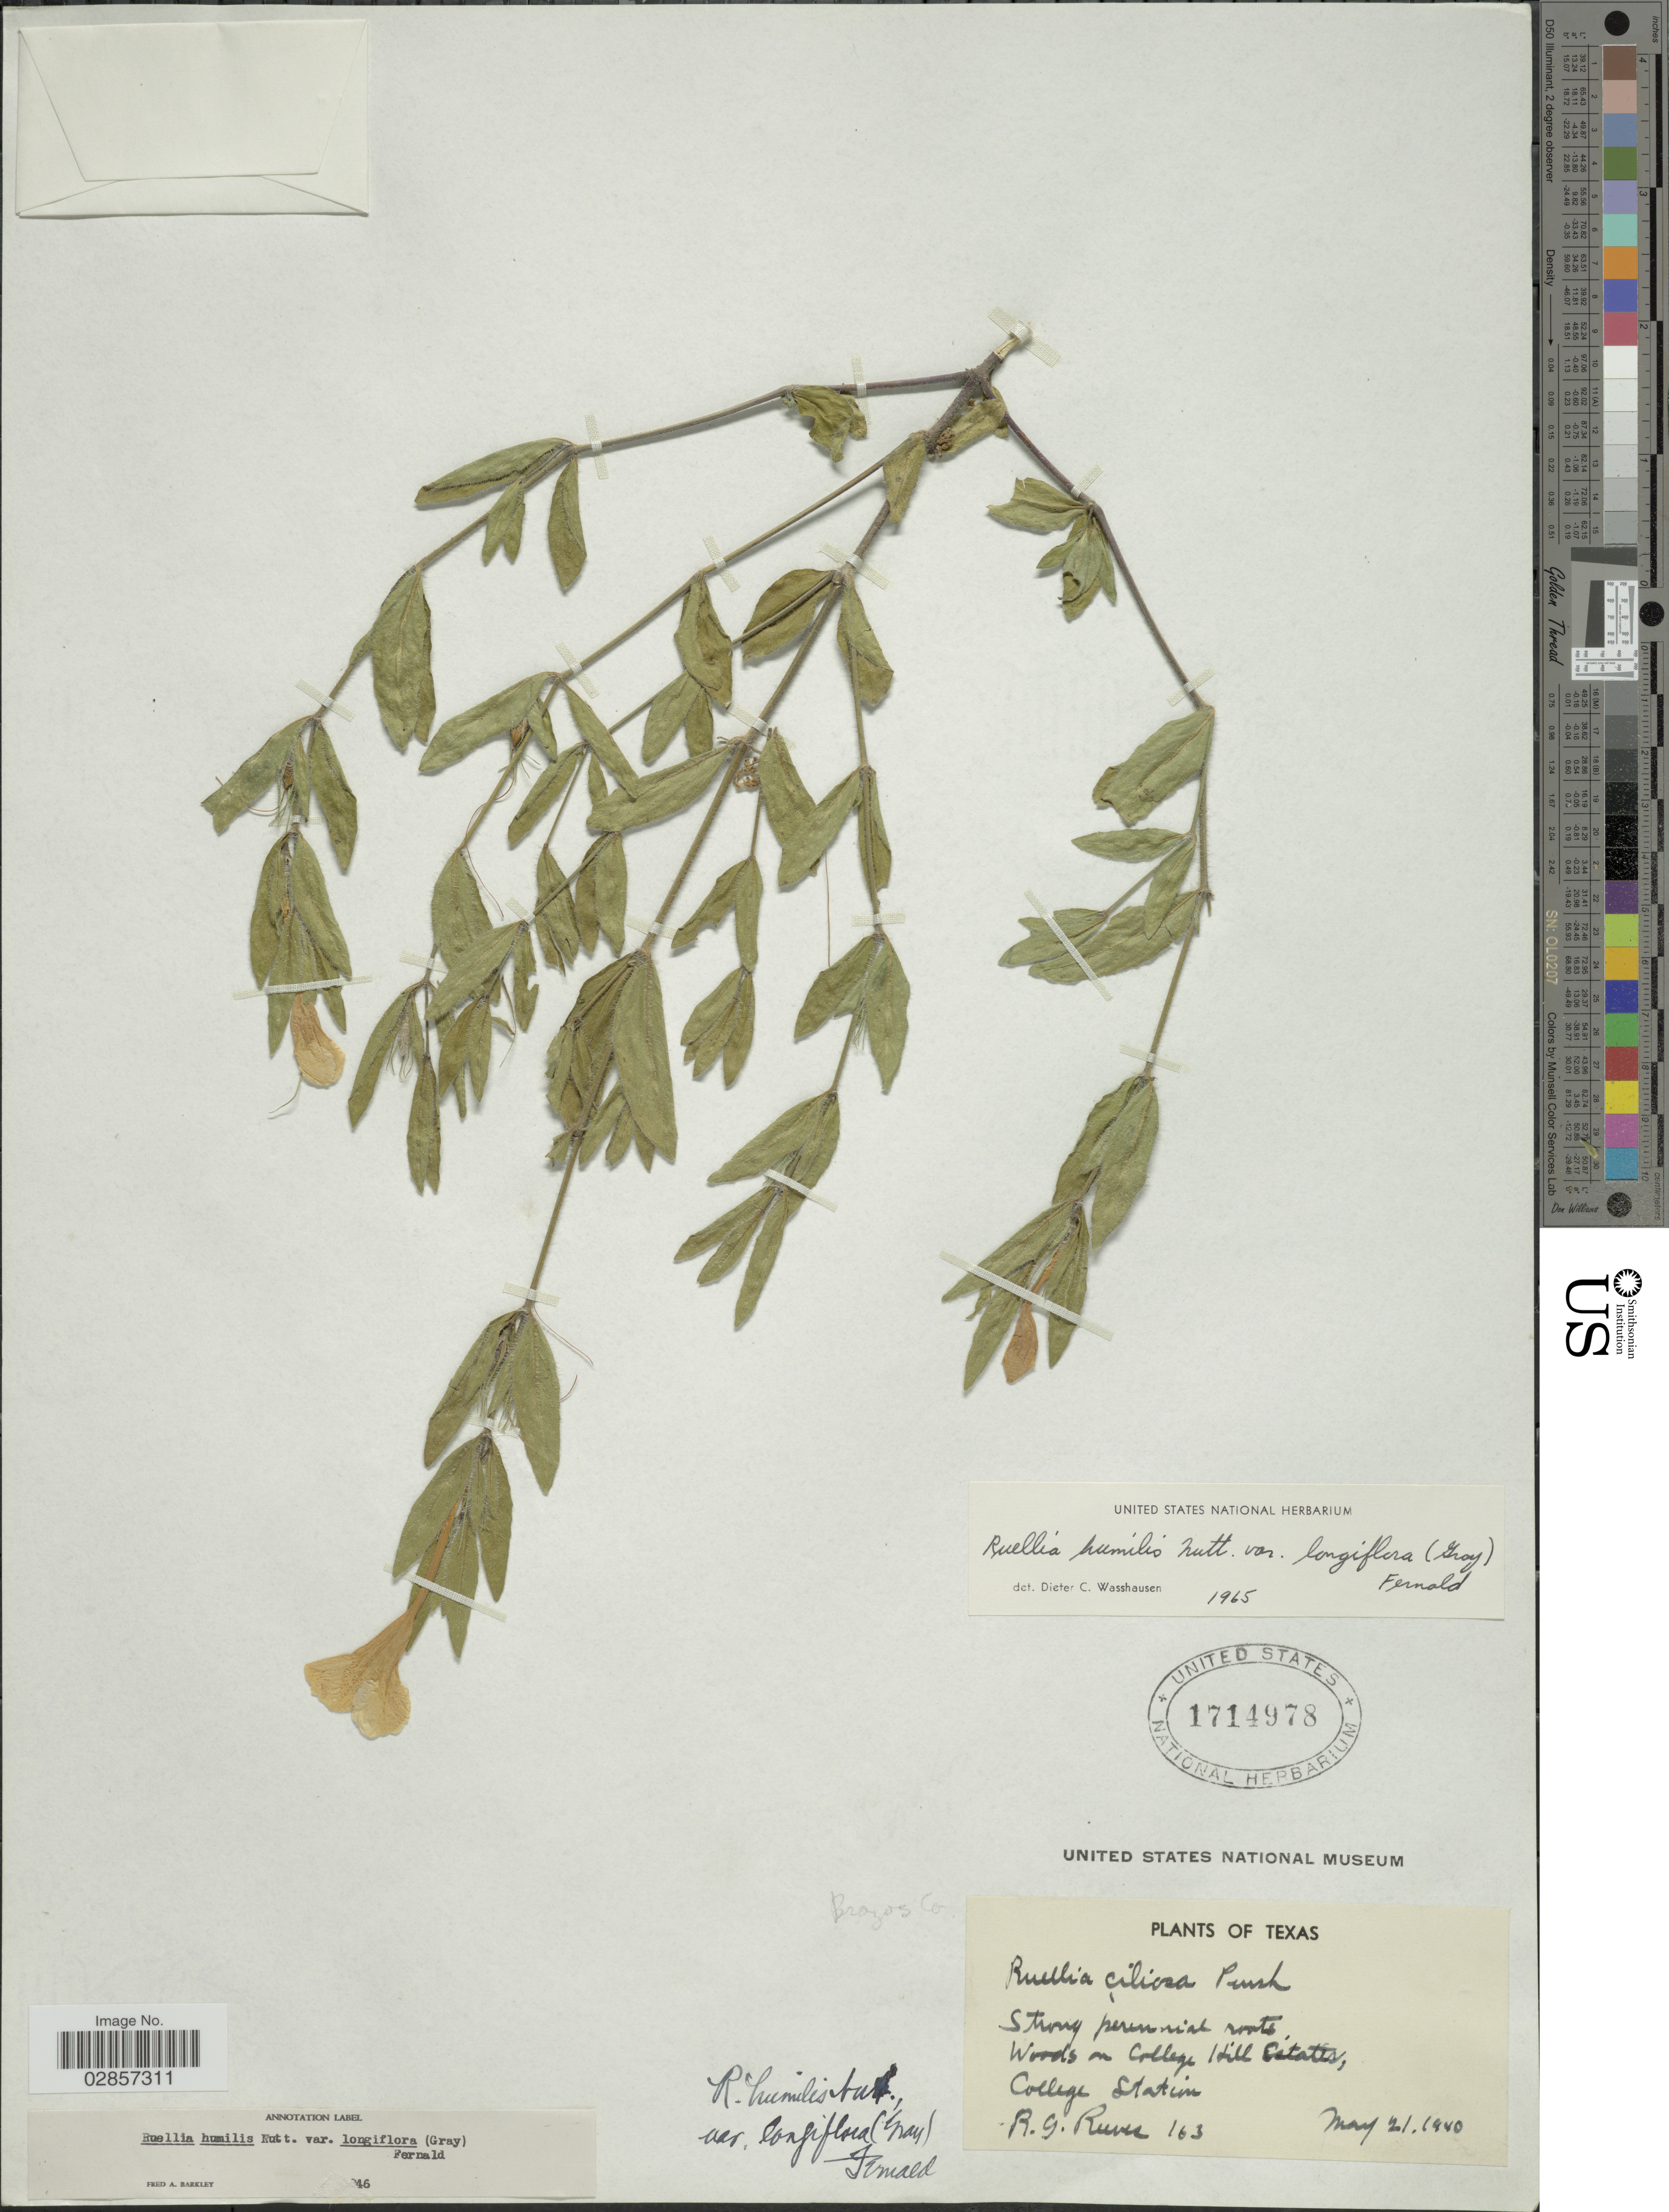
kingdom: Plantae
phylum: Tracheophyta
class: Magnoliopsida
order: Lamiales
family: Acanthaceae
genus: Ruellia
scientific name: Ruellia humilis var. longiflora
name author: (A. Gray) Fernald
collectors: R. G. Reeves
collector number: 163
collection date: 1940-05-21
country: United States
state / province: Texas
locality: Woods in College Hill Estates, College Station, Brazos Co.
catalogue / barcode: US 1714978